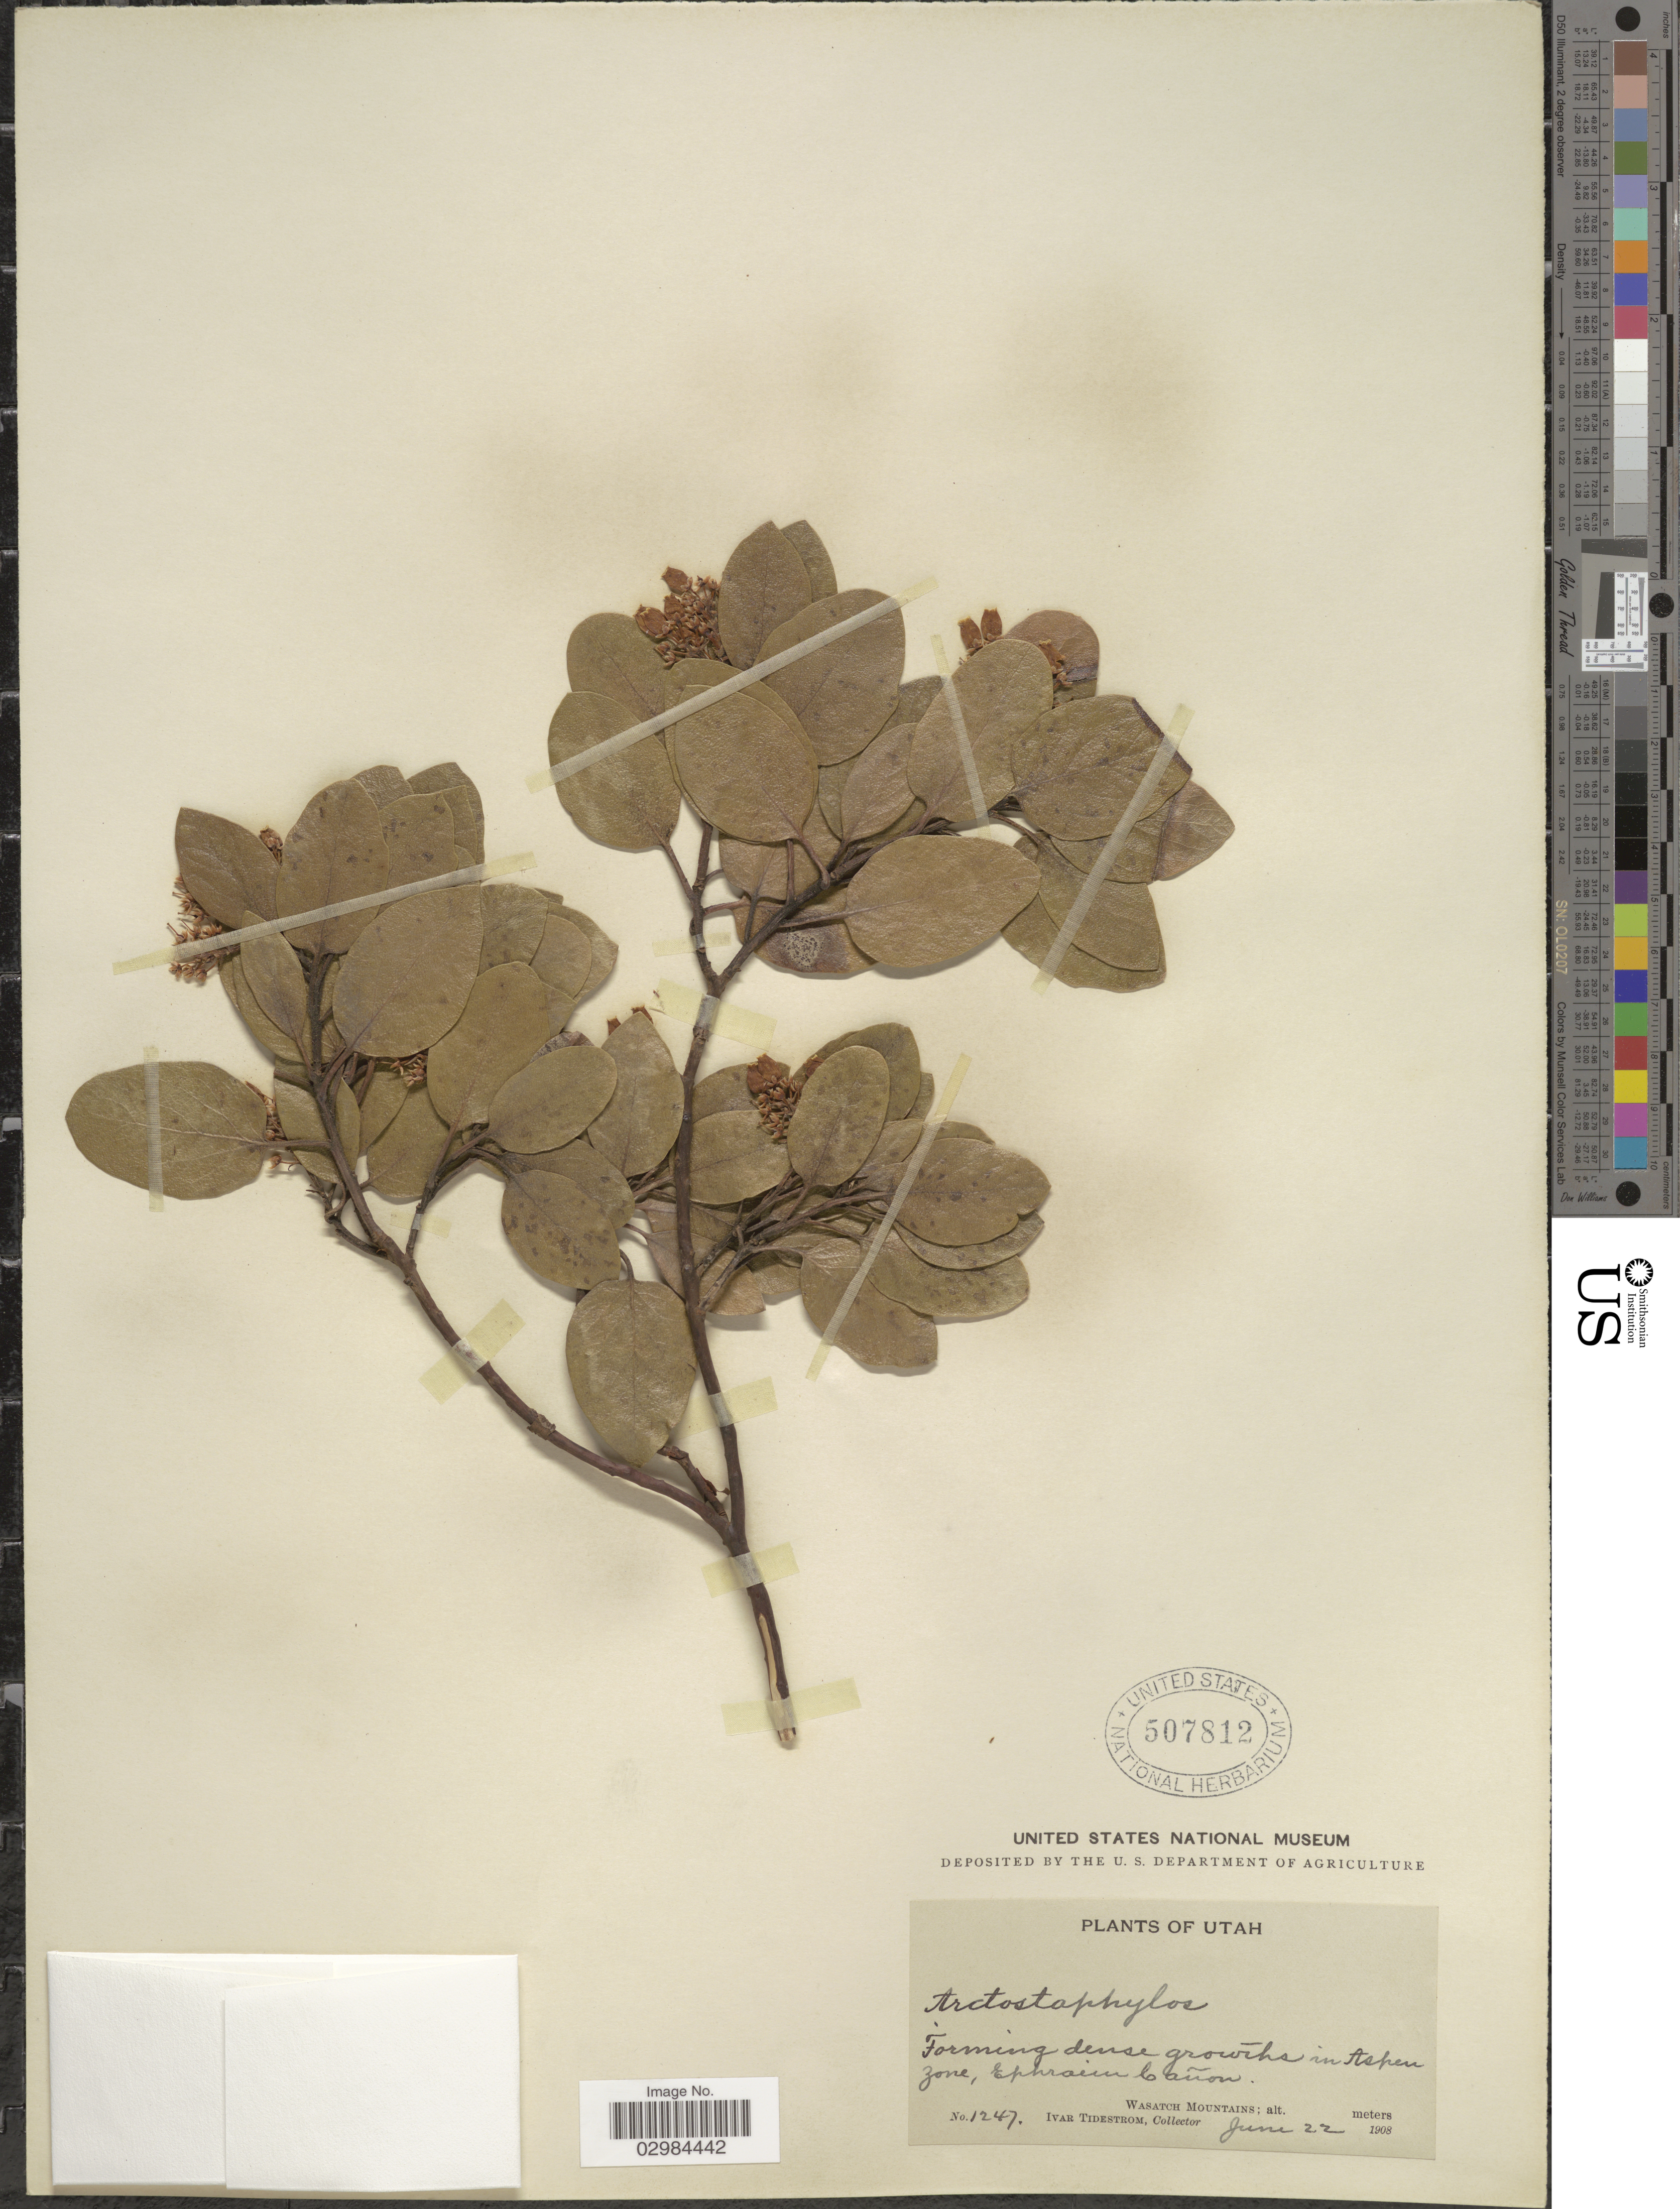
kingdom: Plantae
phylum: Tracheophyta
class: Magnoliopsida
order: Ericales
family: Ericaceae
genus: Arctostaphylos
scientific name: Arctostaphylos platyphylla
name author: (A. Gray) Kuntze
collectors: I. F. Tidestrom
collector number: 1247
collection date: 1908-06-22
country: United States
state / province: Utah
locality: In Aspen zone, Ephraim Cañon. Wasatch Mountains.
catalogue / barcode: US 507812